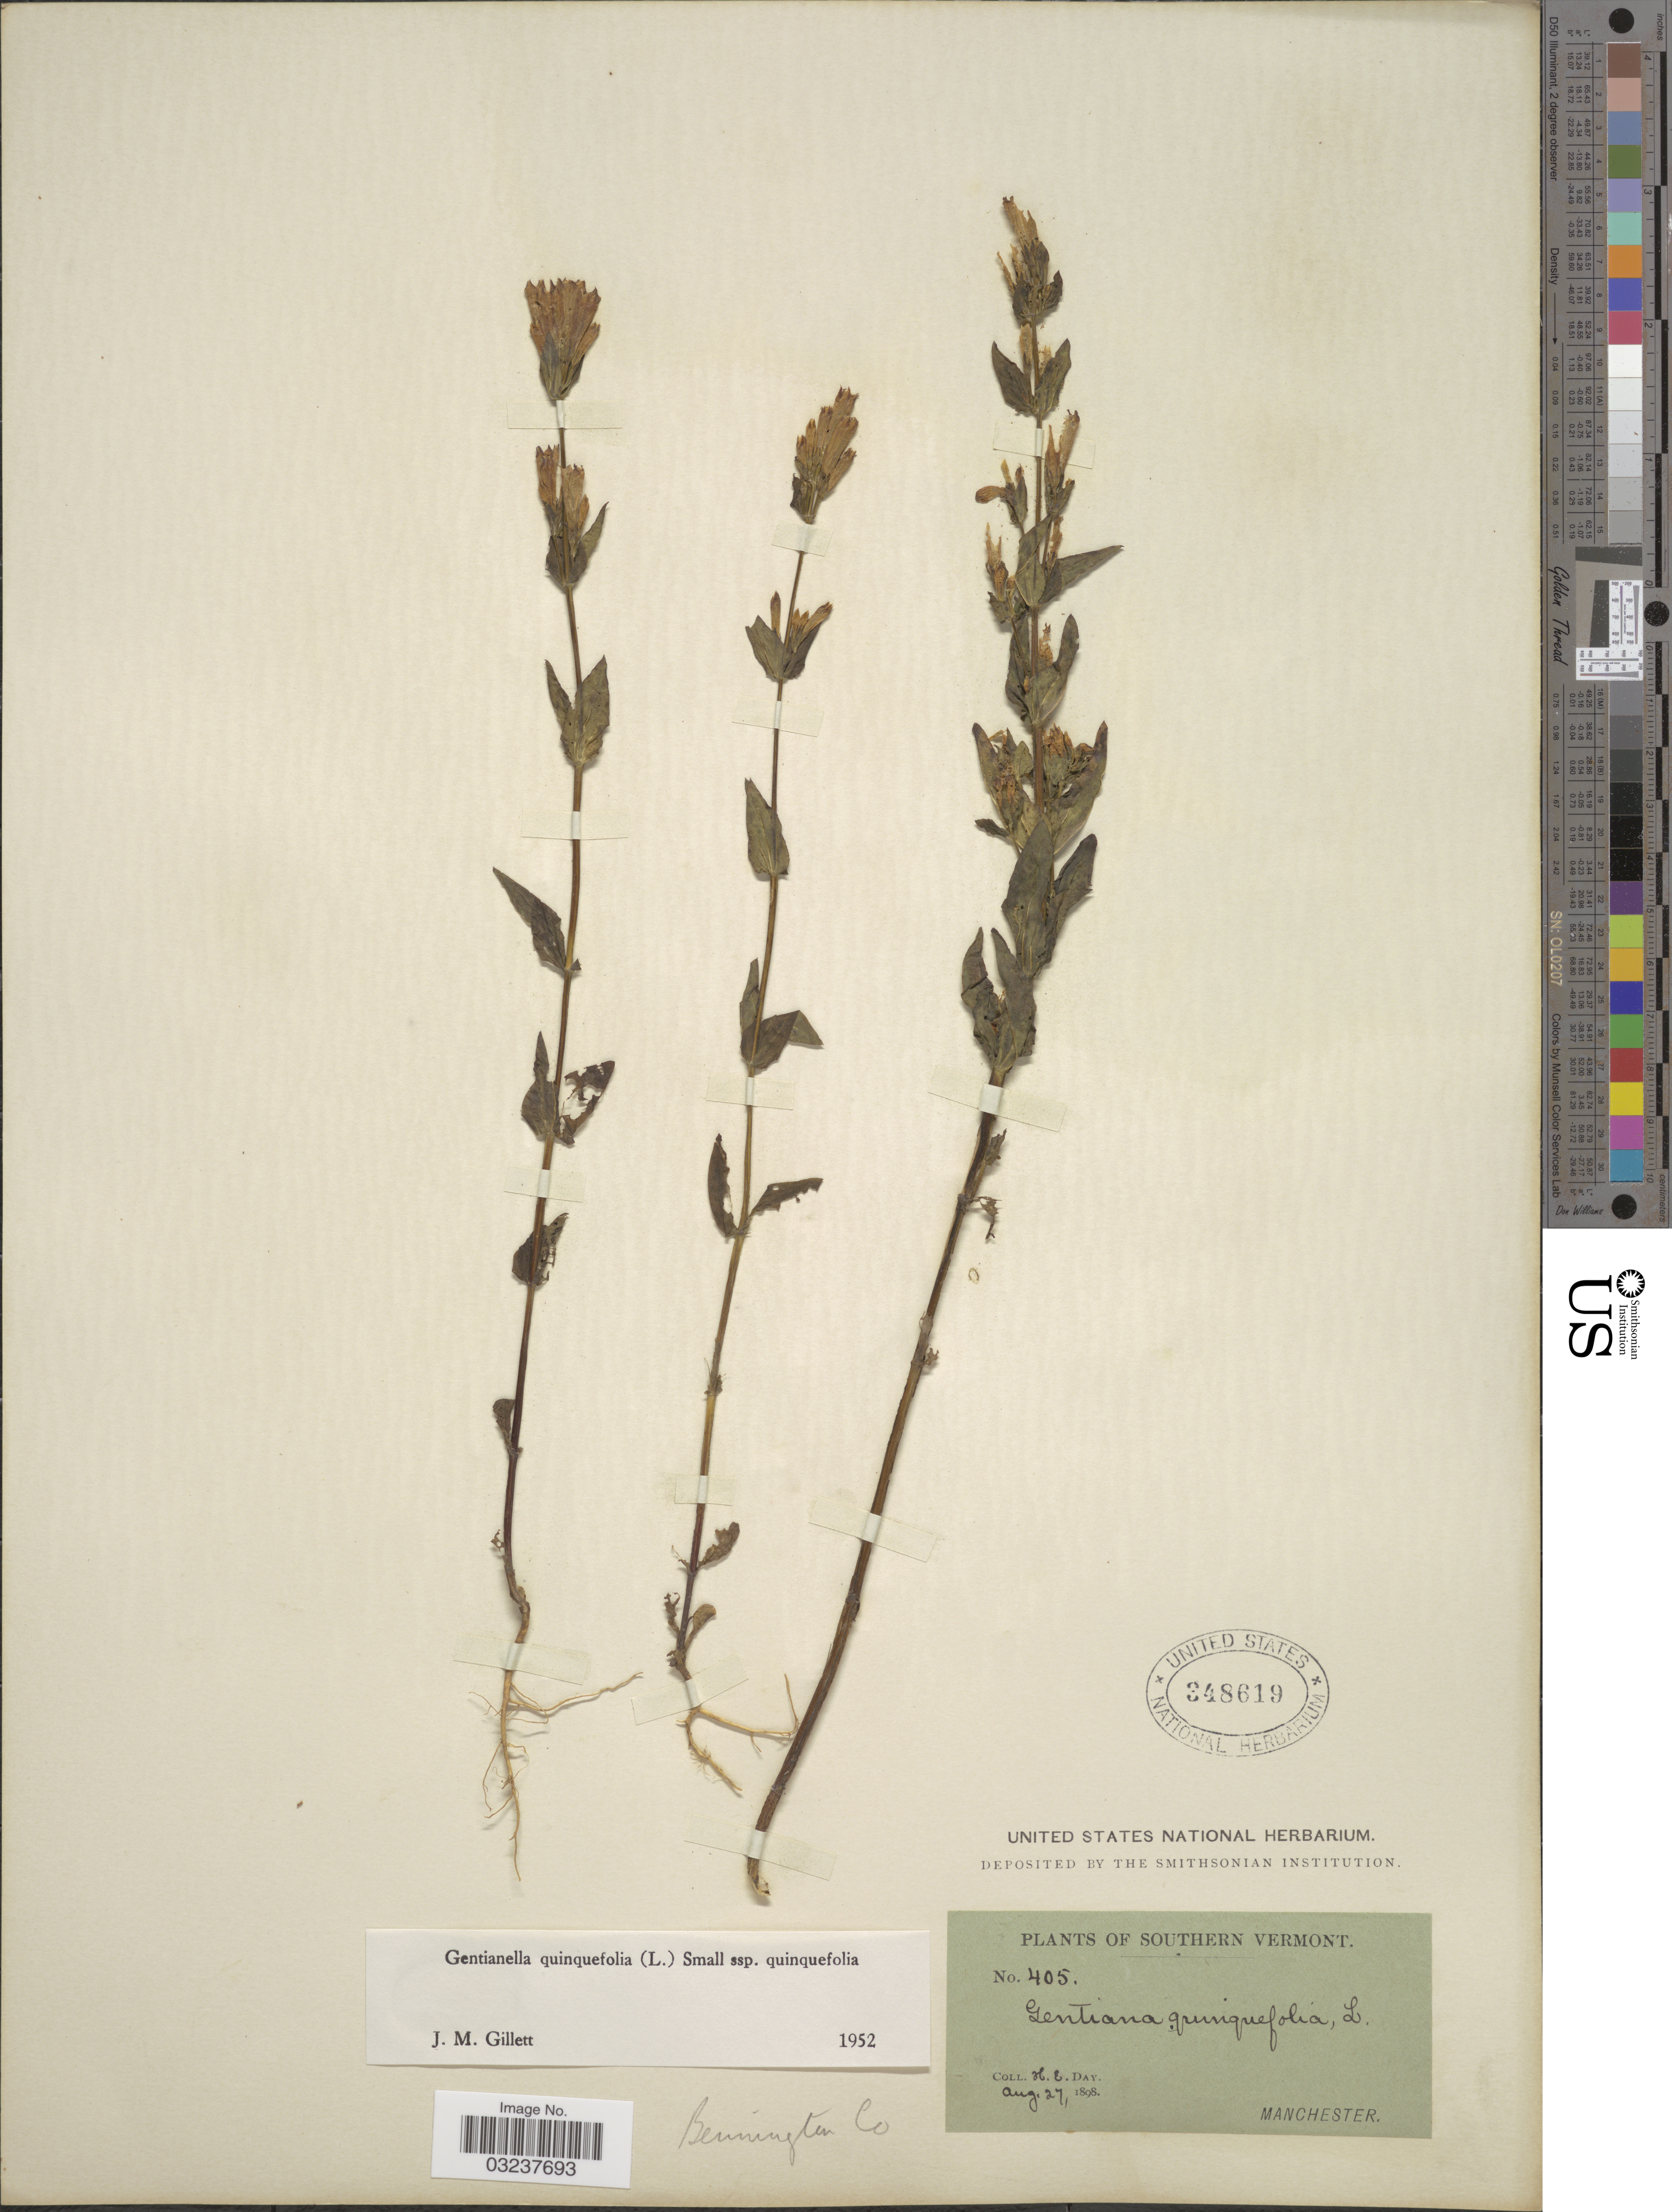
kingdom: Plantae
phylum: Tracheophyta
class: Magnoliopsida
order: Gentianales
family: Gentianaceae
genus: Gentianella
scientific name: Gentianella quinquefolia subsp. quinquefolia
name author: (L.) Small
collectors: H. Day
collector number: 405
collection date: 1898-08-27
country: United States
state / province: Vermont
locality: Southern Vermont, Manchester, Bennington Co.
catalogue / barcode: US 348619